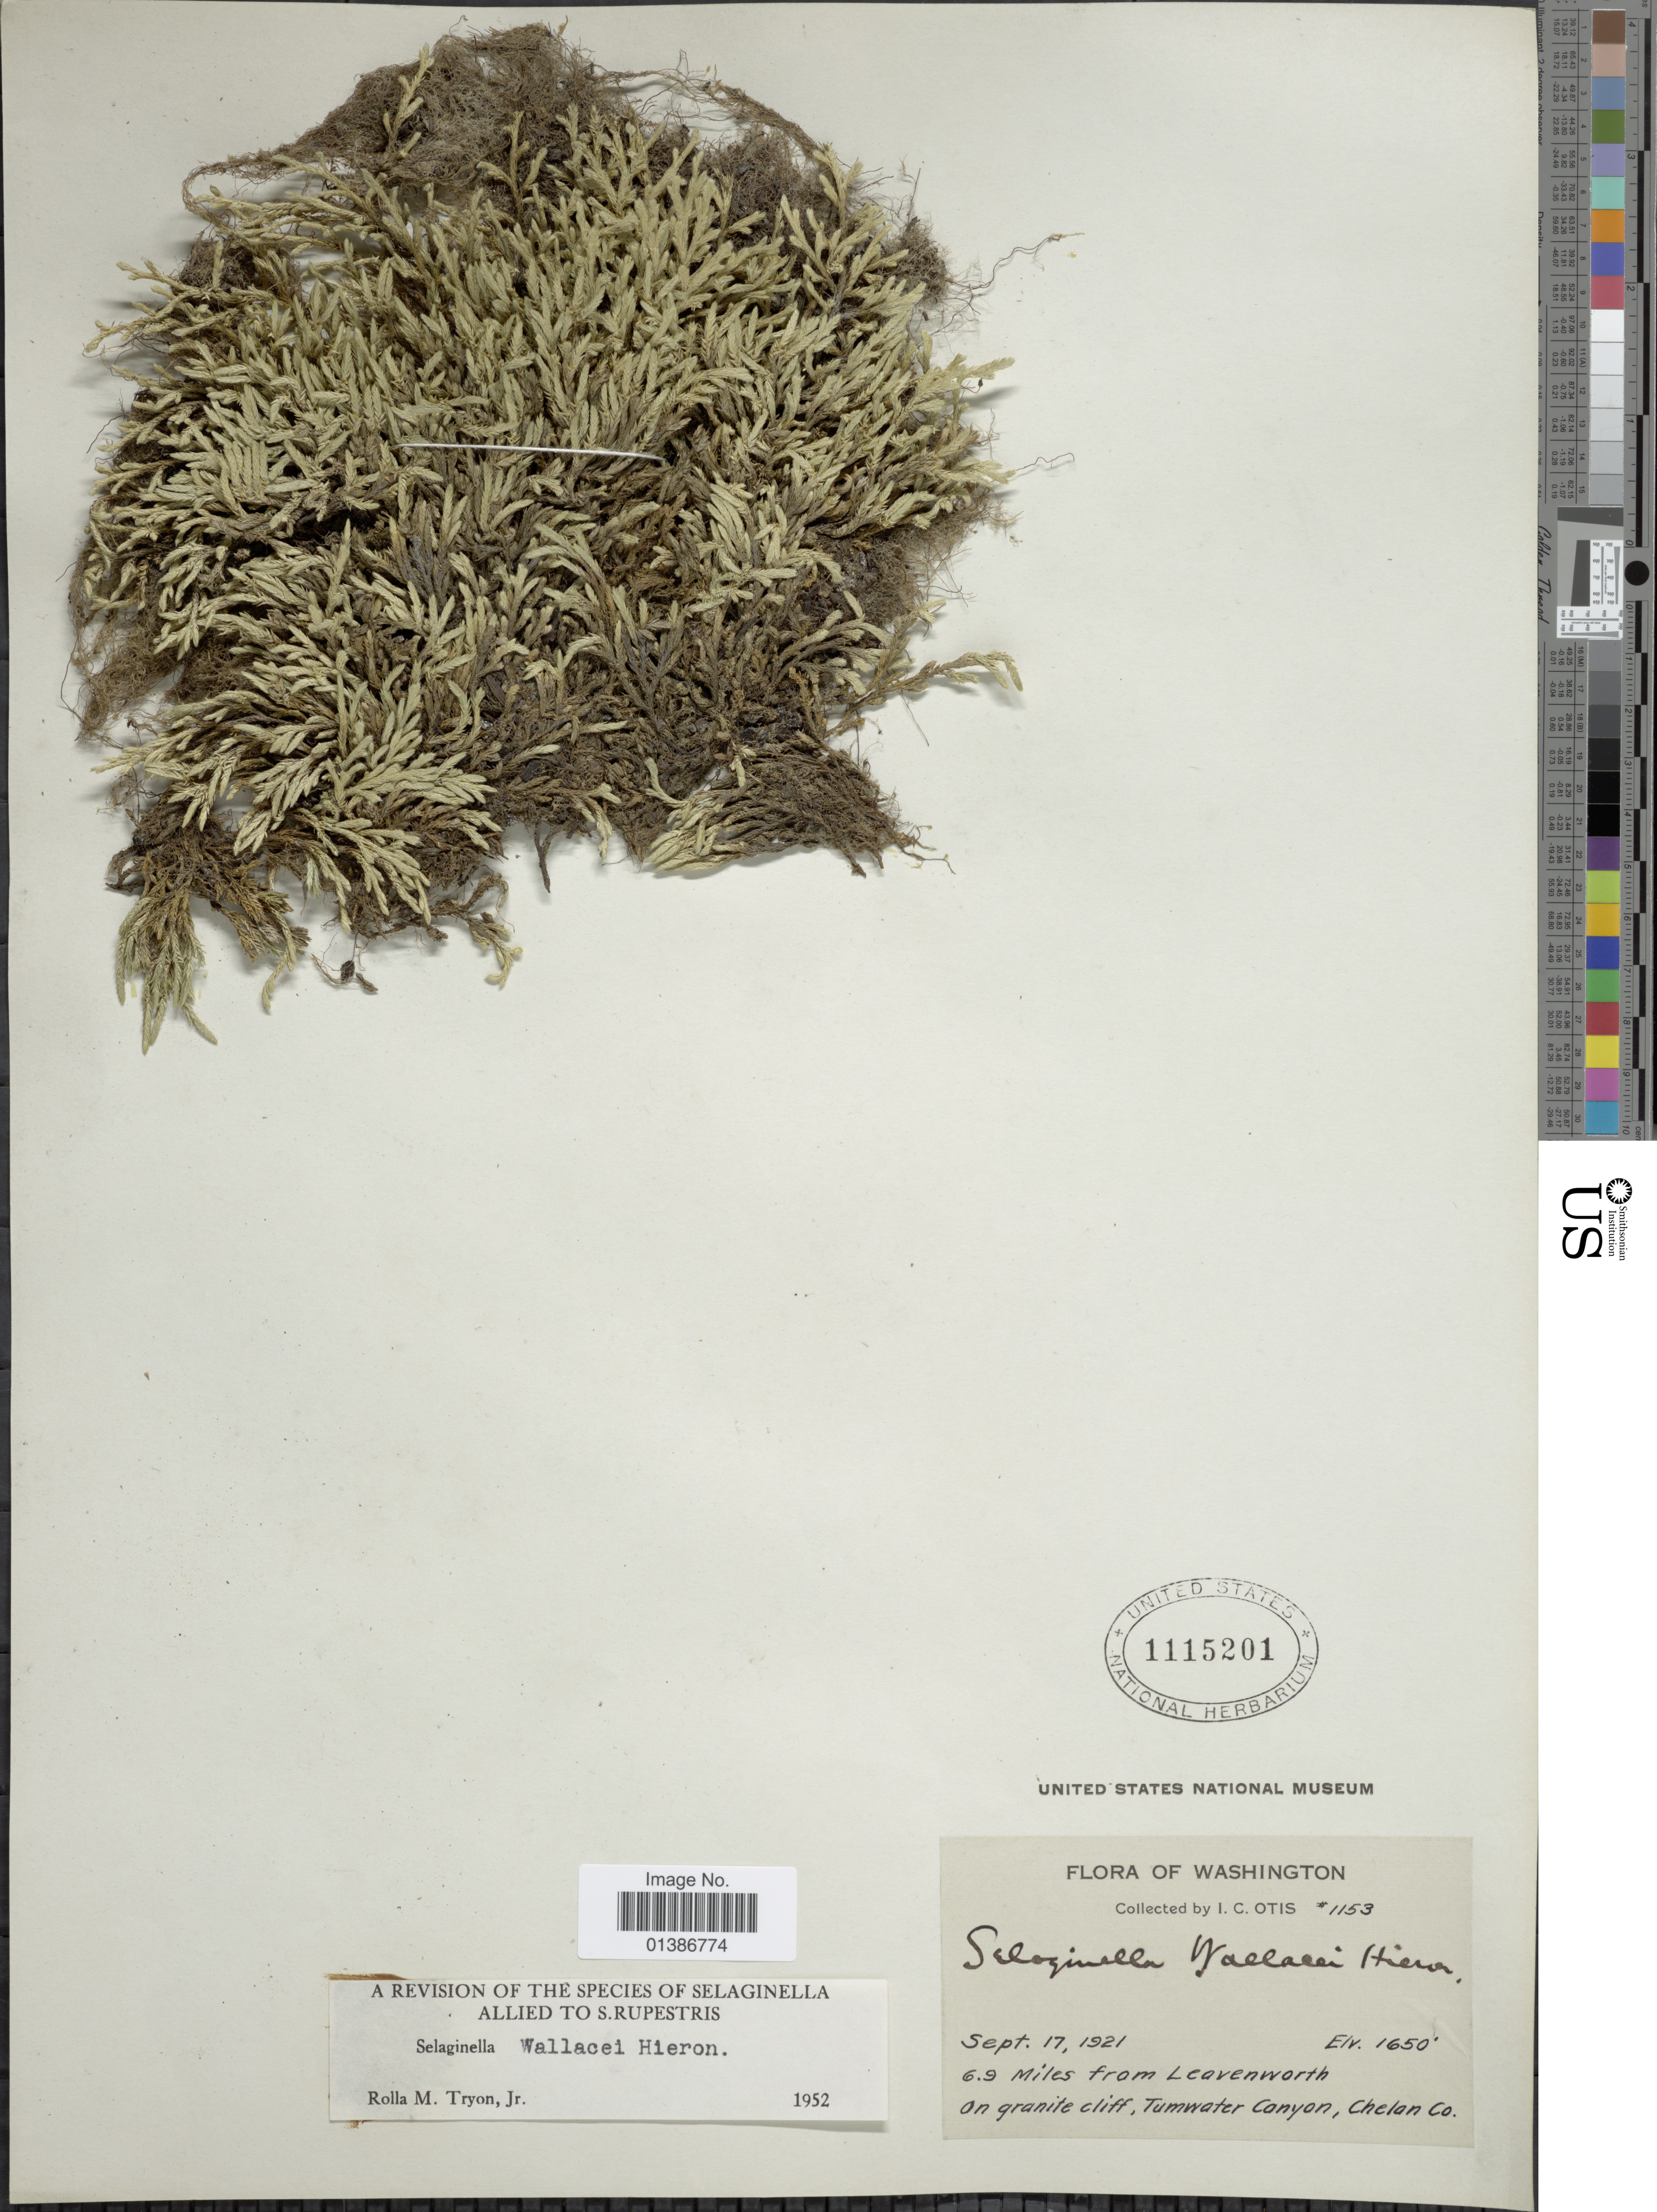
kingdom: Plantae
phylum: Tracheophyta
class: Lycopodiopsida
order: Selaginellales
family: Selaginellaceae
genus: Selaginella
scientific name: Selaginella wallacei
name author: Hieron.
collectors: I. C. Otis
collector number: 1153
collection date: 1921-09-17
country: United States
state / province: Washington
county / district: Chelan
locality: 6.9 Miles from Leavenworth, on granite cliff, Tumwater Canyon, Chelan Co.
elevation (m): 503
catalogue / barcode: US 1115201